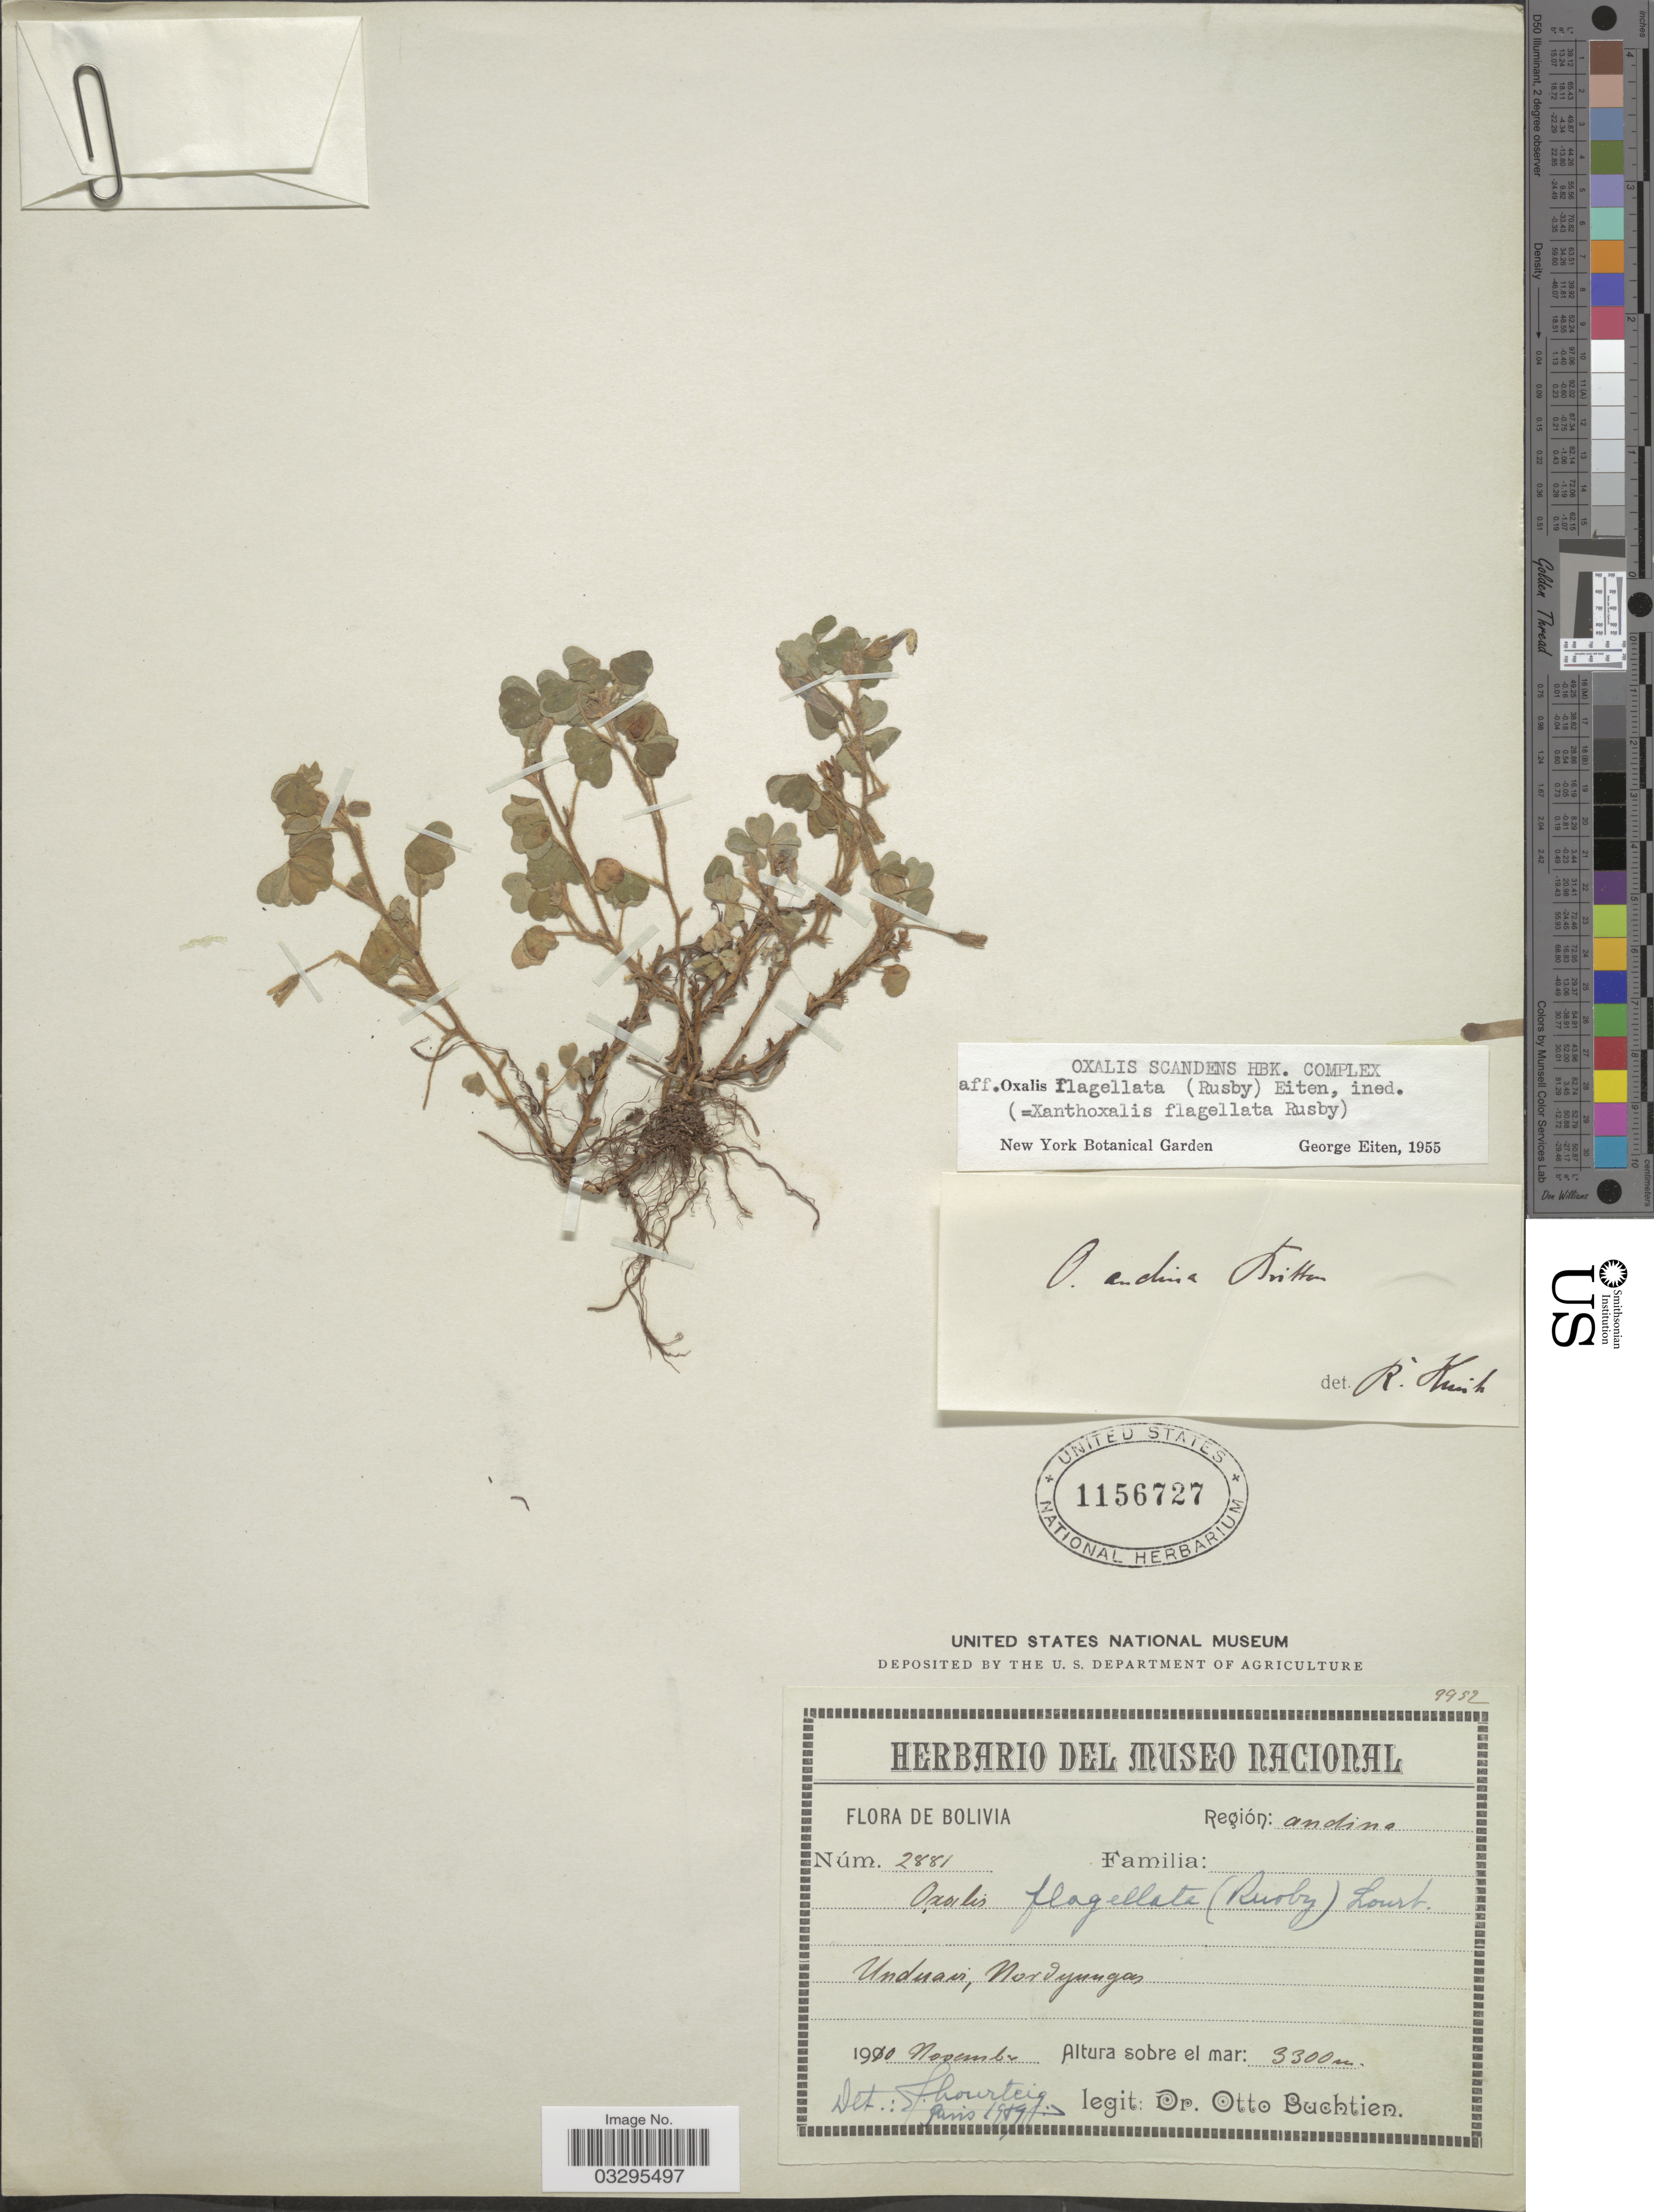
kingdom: Plantae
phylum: Tracheophyta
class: Magnoliopsida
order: Oxalidales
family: Oxalidaceae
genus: Oxalis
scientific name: Oxalis flagellata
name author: (Rusby) Lourteig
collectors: O. Buchtien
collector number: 2881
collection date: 1910-11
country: Bolivia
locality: Región: andina. Unduavi, Nordyungas.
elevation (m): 3300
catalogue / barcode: US 1156727